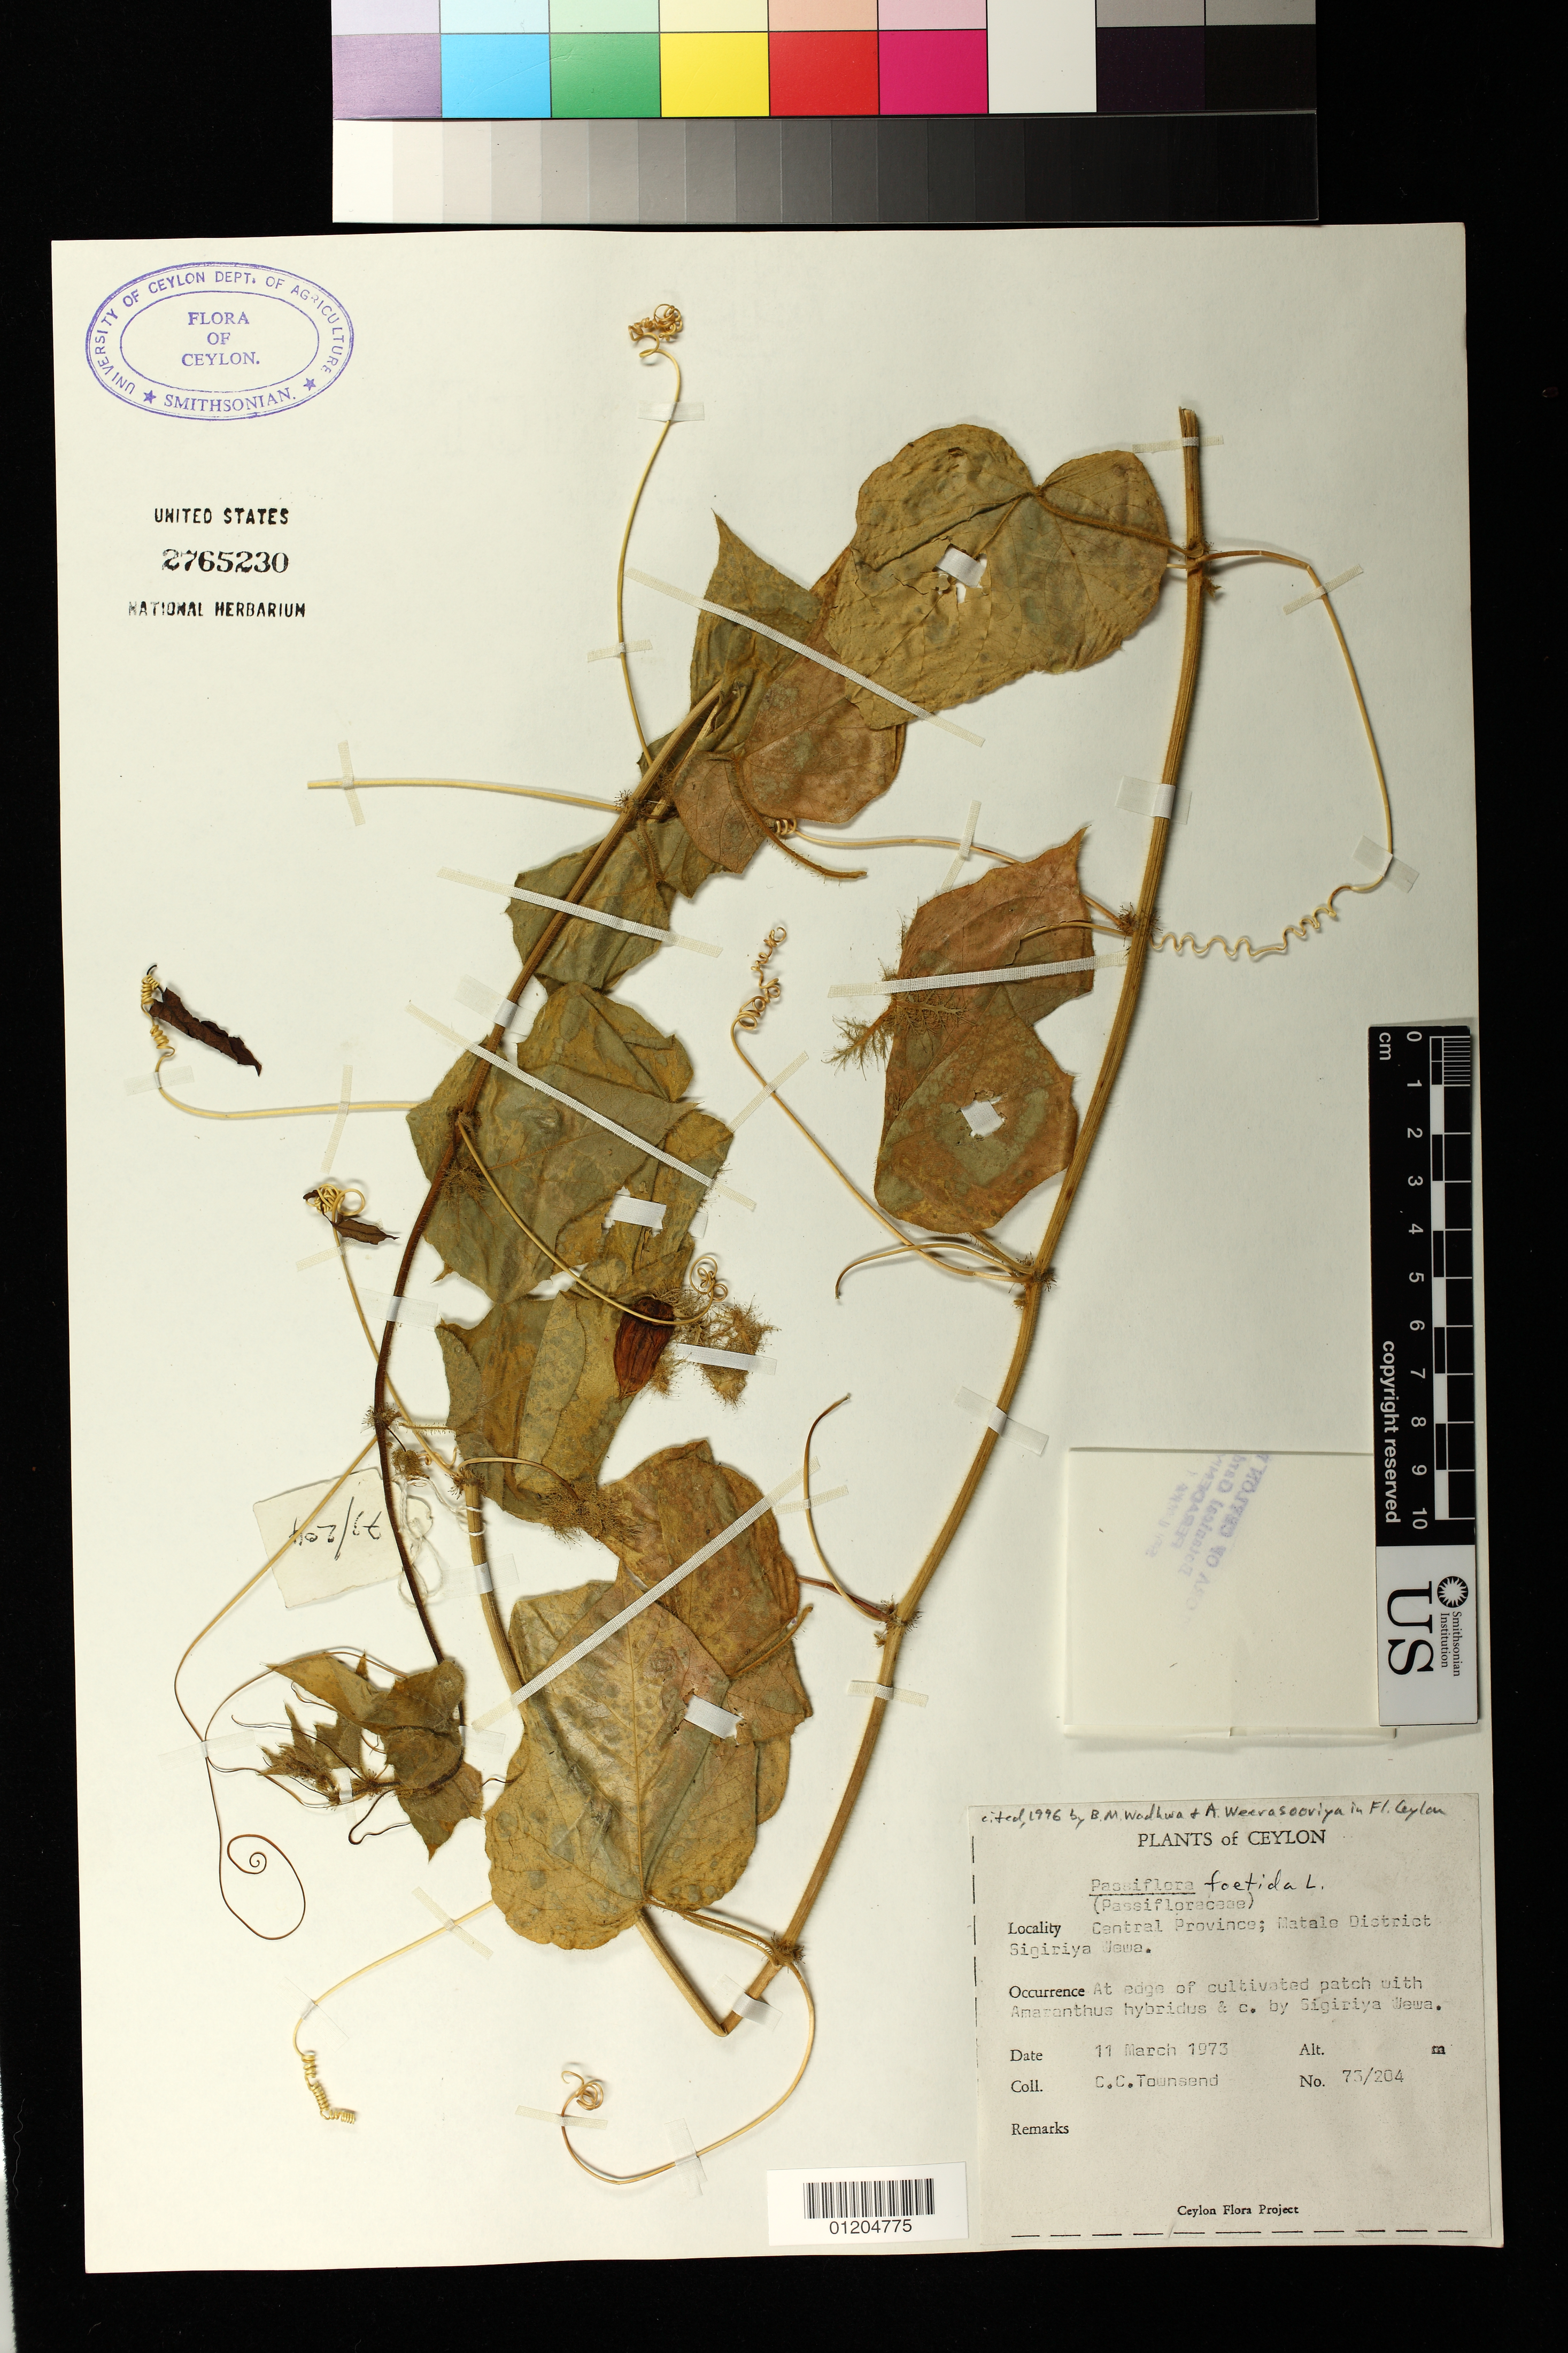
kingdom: Plantae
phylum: Tracheophyta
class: Magnoliopsida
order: Malpighiales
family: Passifloraceae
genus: Passiflora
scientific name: Passiflora foetida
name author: L.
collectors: C. C. Townsend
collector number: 73/204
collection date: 1973-03-11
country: Sri Lanka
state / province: Central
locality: Matale District Sigiriya Wewa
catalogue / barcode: US 2765230